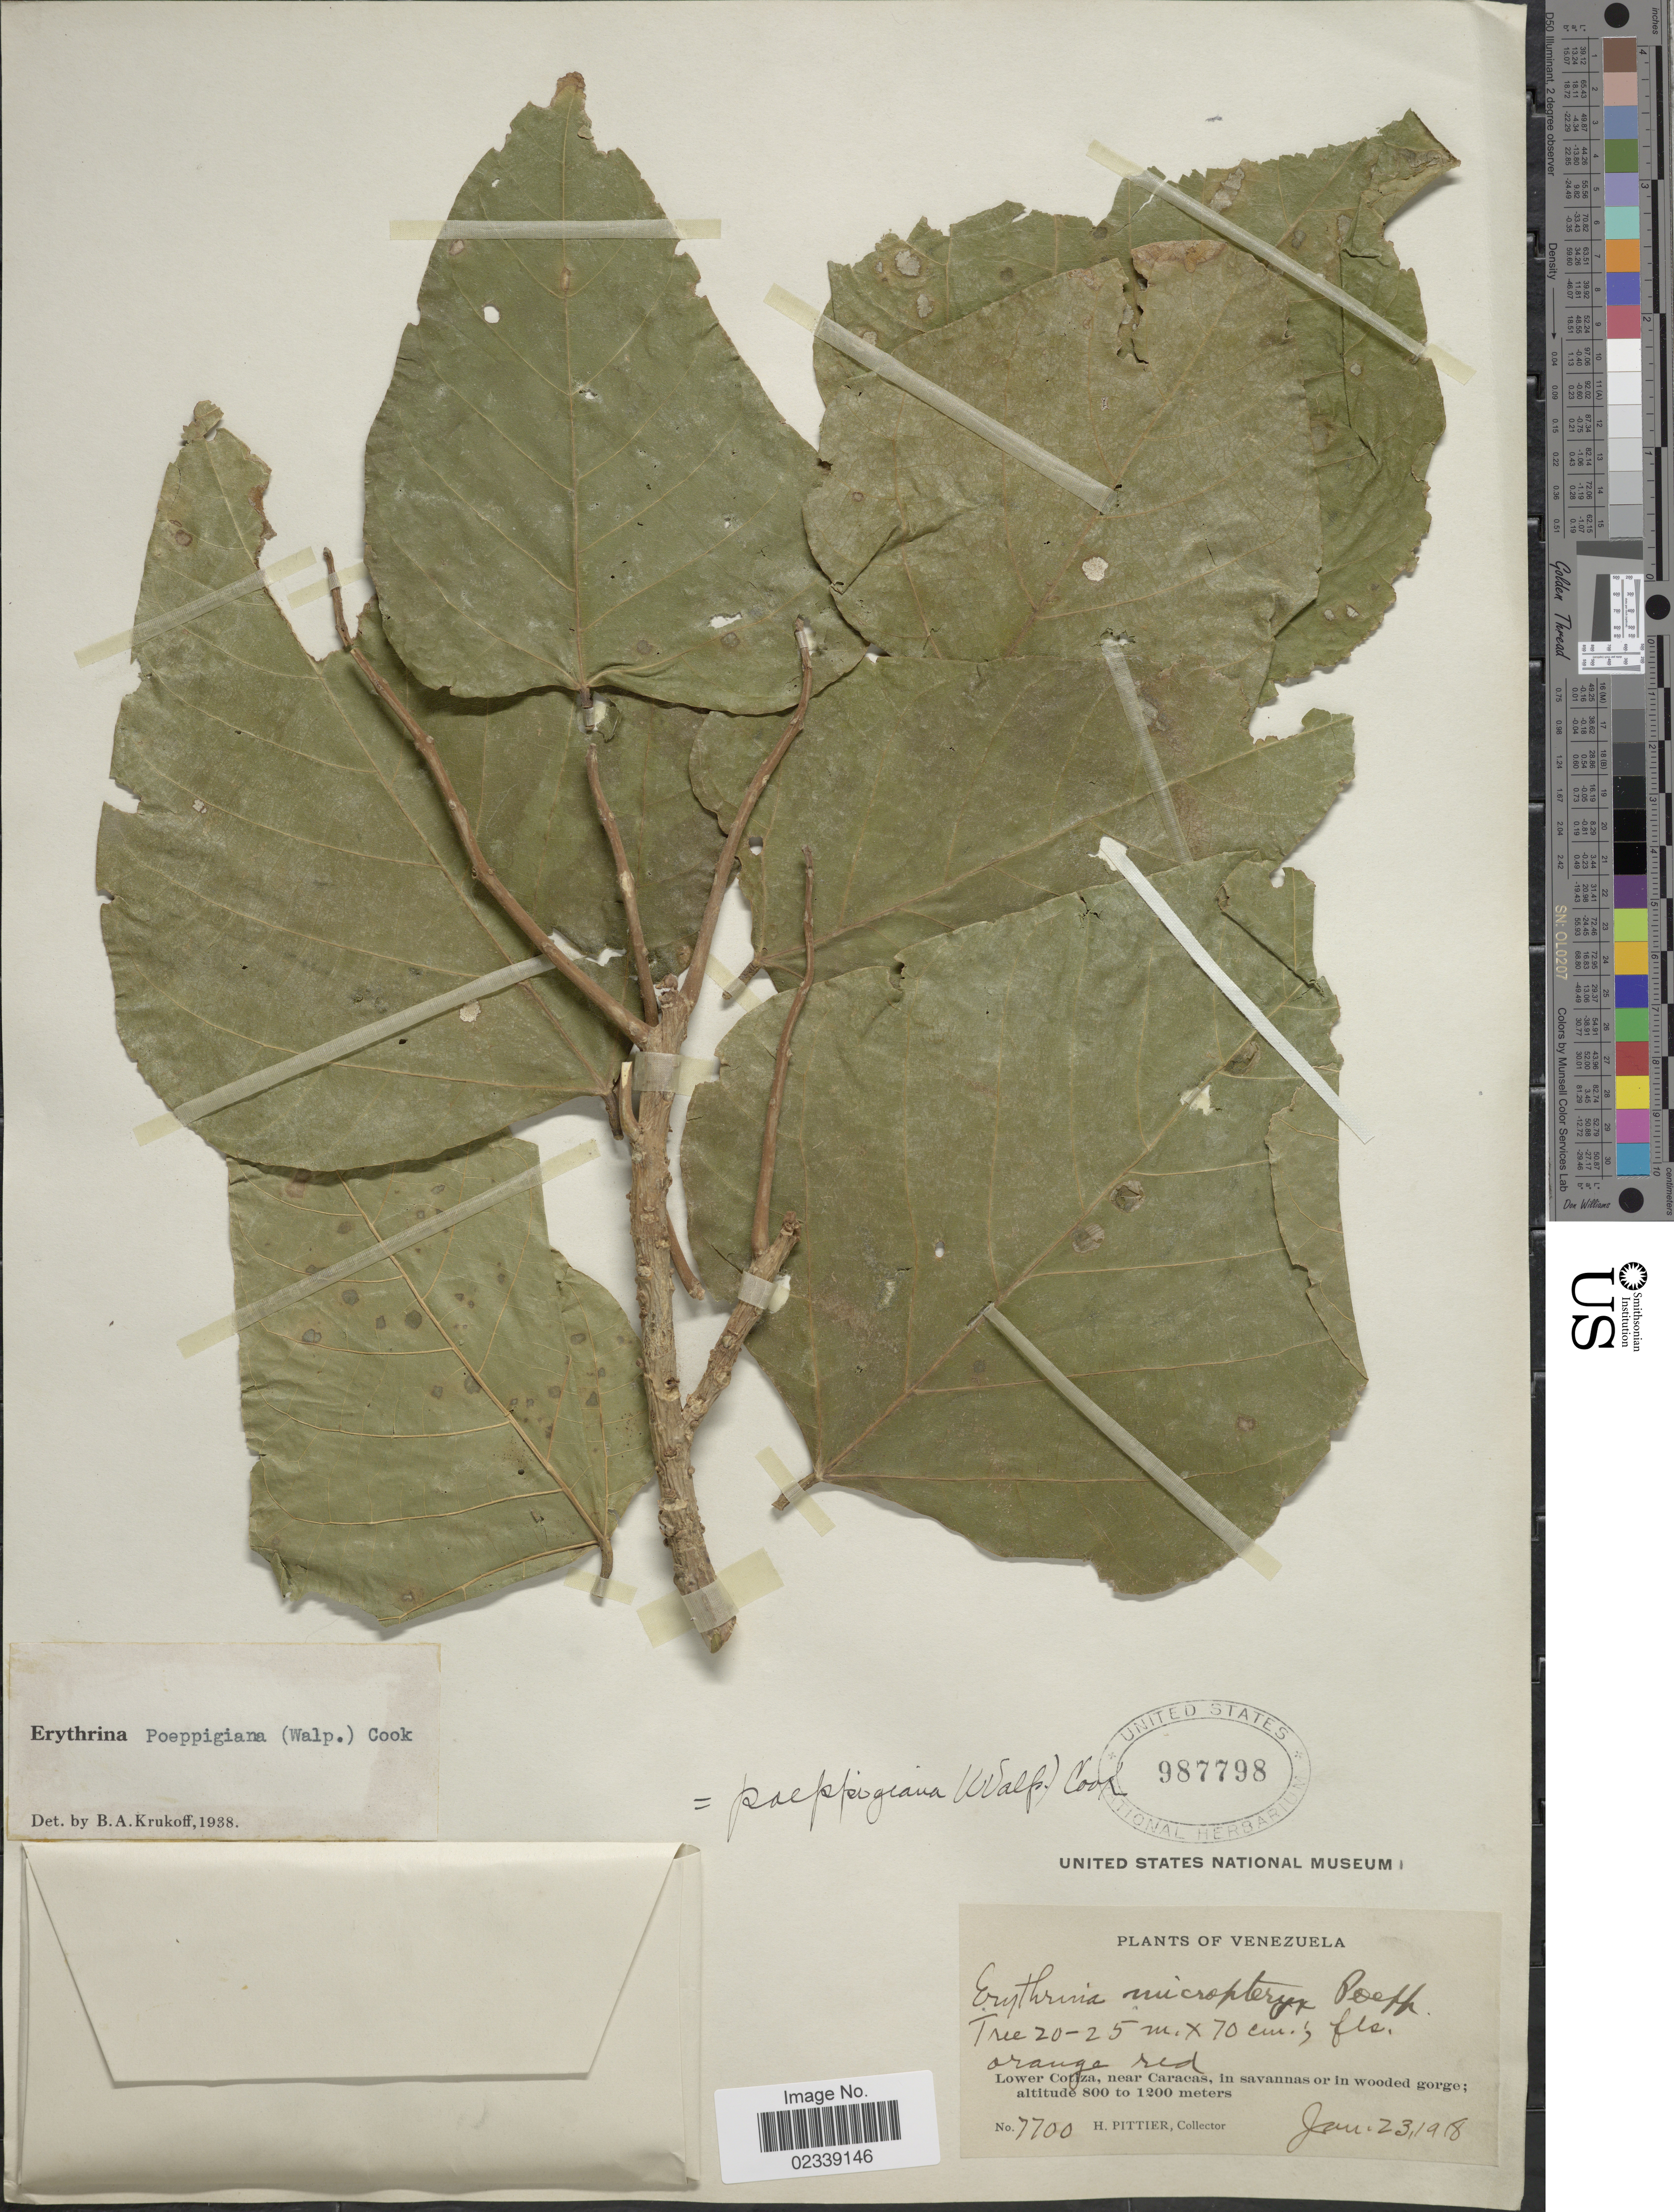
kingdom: Plantae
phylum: Tracheophyta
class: Magnoliopsida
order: Fabales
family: Fabaceae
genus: Erythrina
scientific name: Erythrina poeppigiana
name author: (Walp.) O.F. Cook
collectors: H. F. Pittier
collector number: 7700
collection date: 1918-01-23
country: Venezuela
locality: Lower Cotiza, near Caracas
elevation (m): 800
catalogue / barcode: US 987798